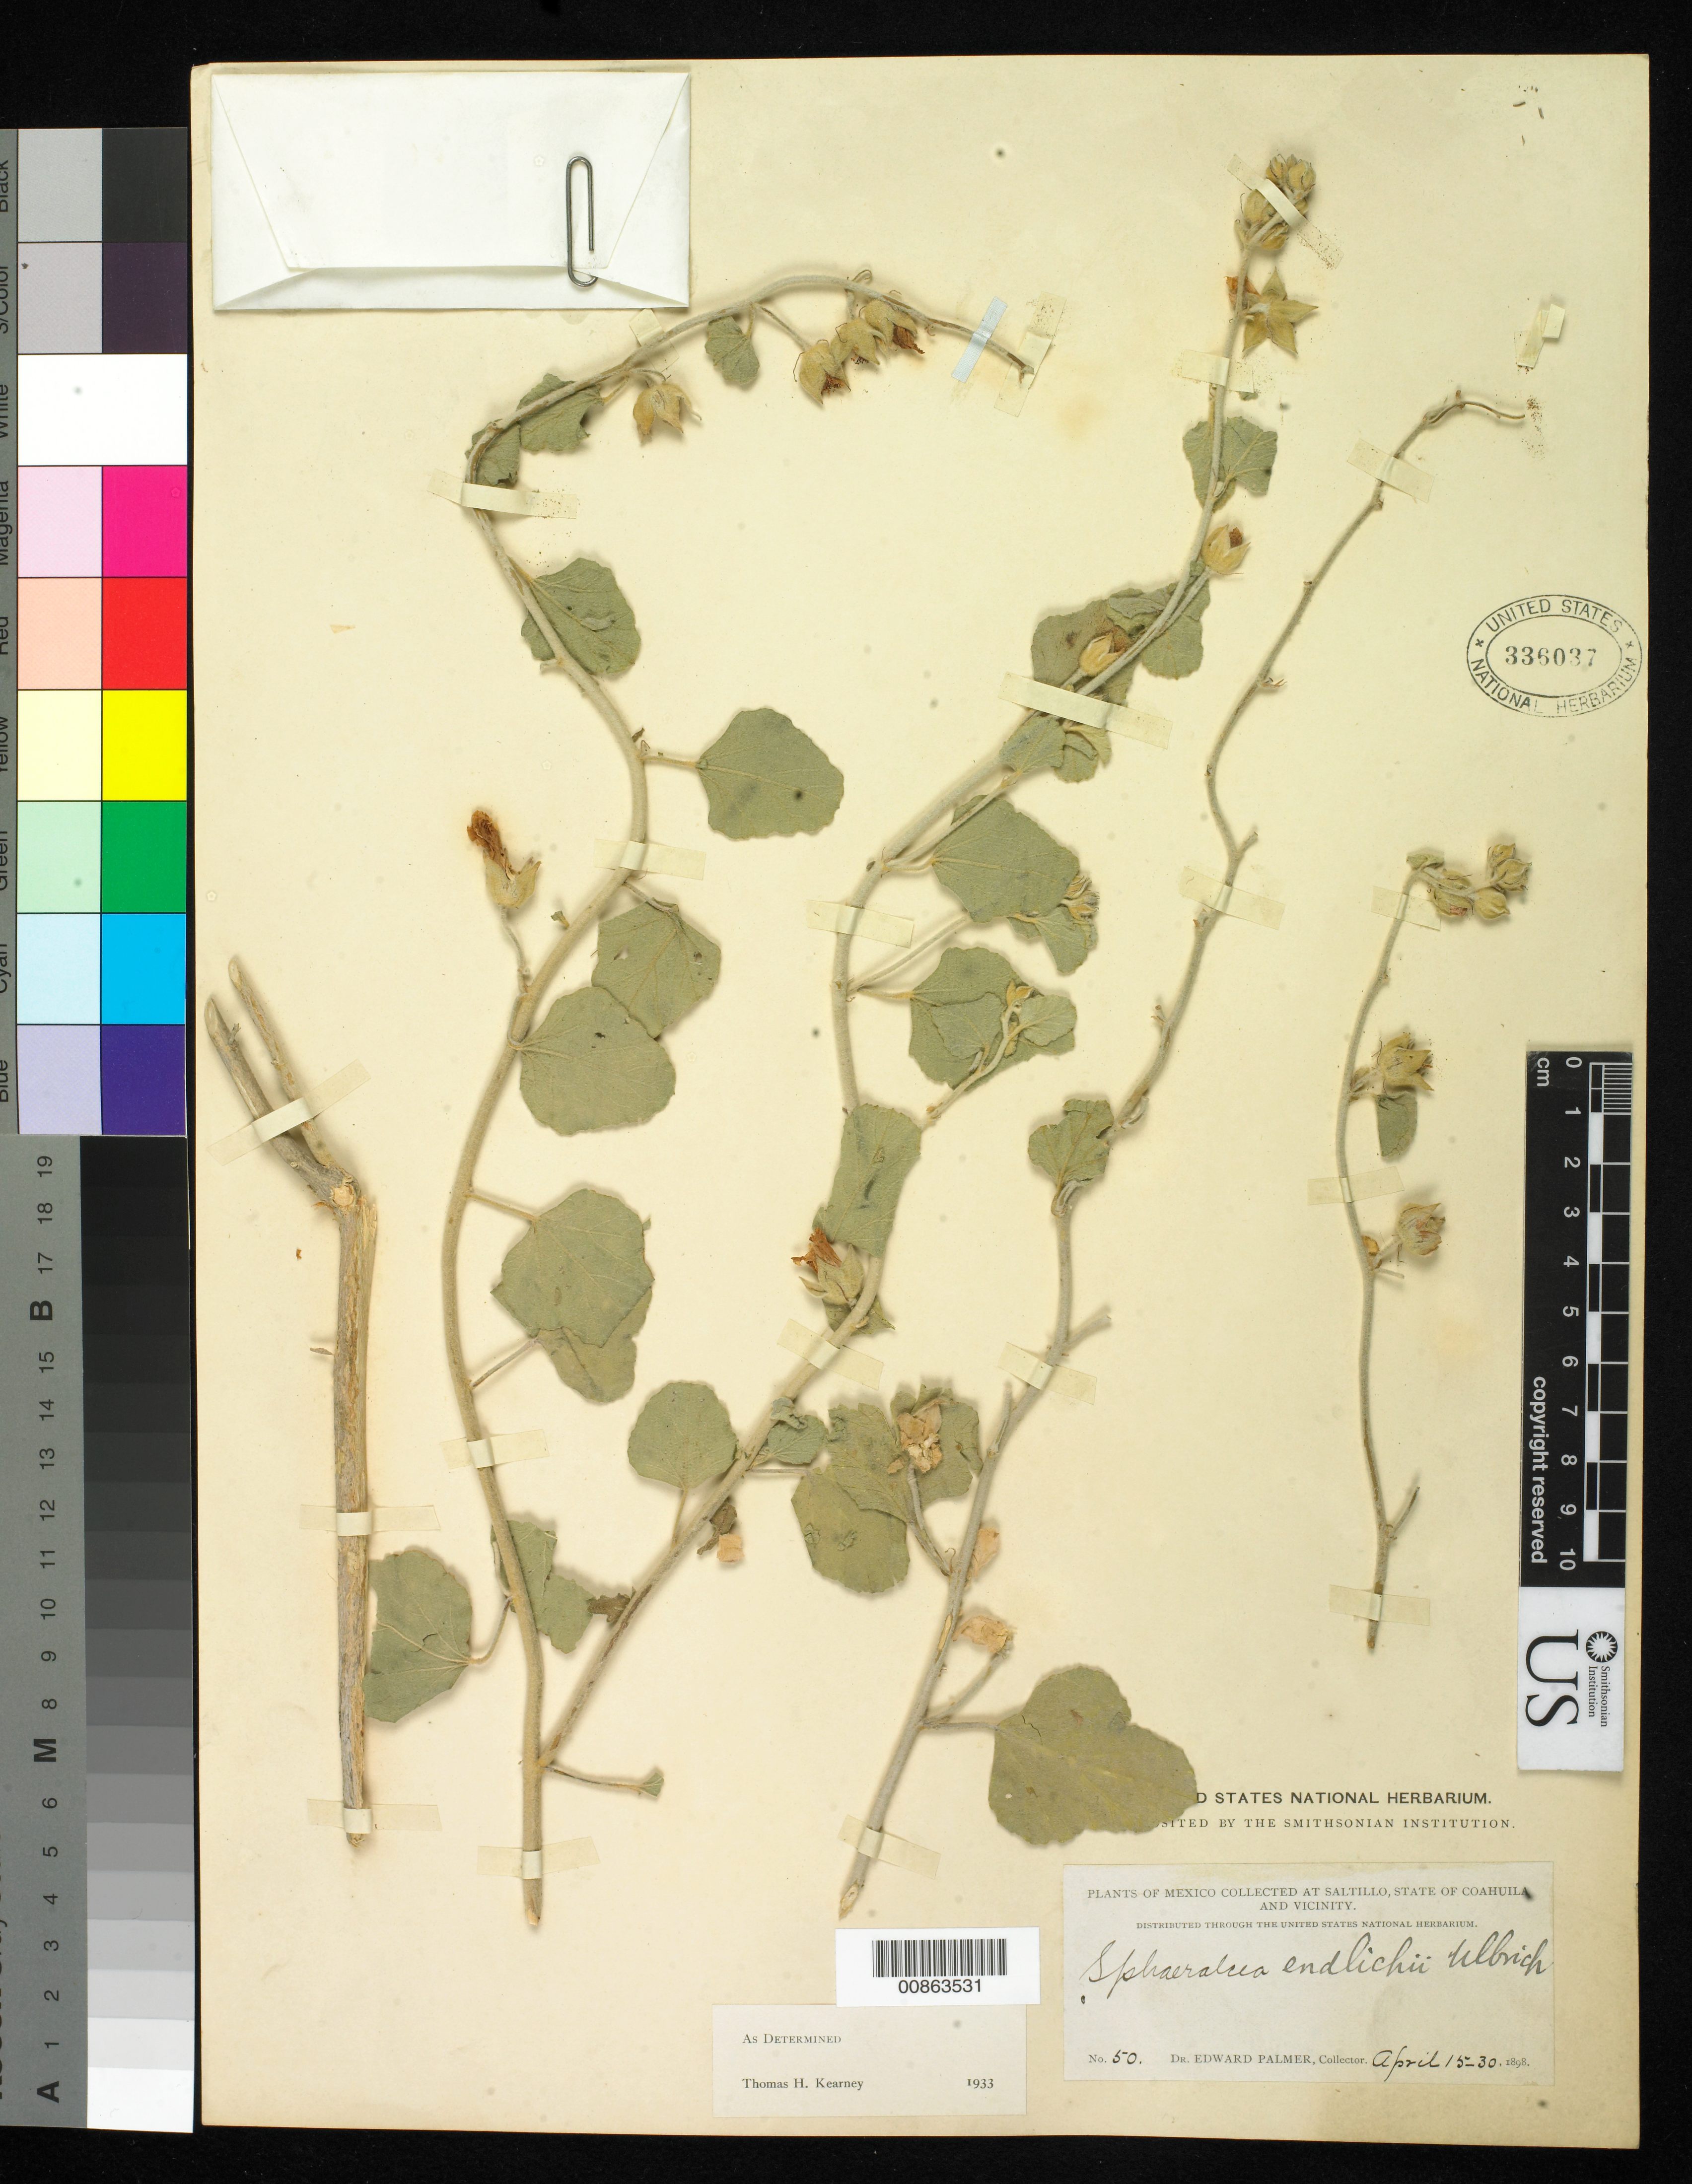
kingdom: Plantae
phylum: Tracheophyta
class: Magnoliopsida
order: Malvales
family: Malvaceae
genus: Sphaeralcea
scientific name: Sphaeralcea endlichii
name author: Ulbr.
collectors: E. Palmer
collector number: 50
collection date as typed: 15 Apr 1898 to 30 Apr 1898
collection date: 1898-04-15/1898-04-30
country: Mexico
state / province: Coahuila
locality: Saltillo, Coahuila and vicinity.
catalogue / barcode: US 336037